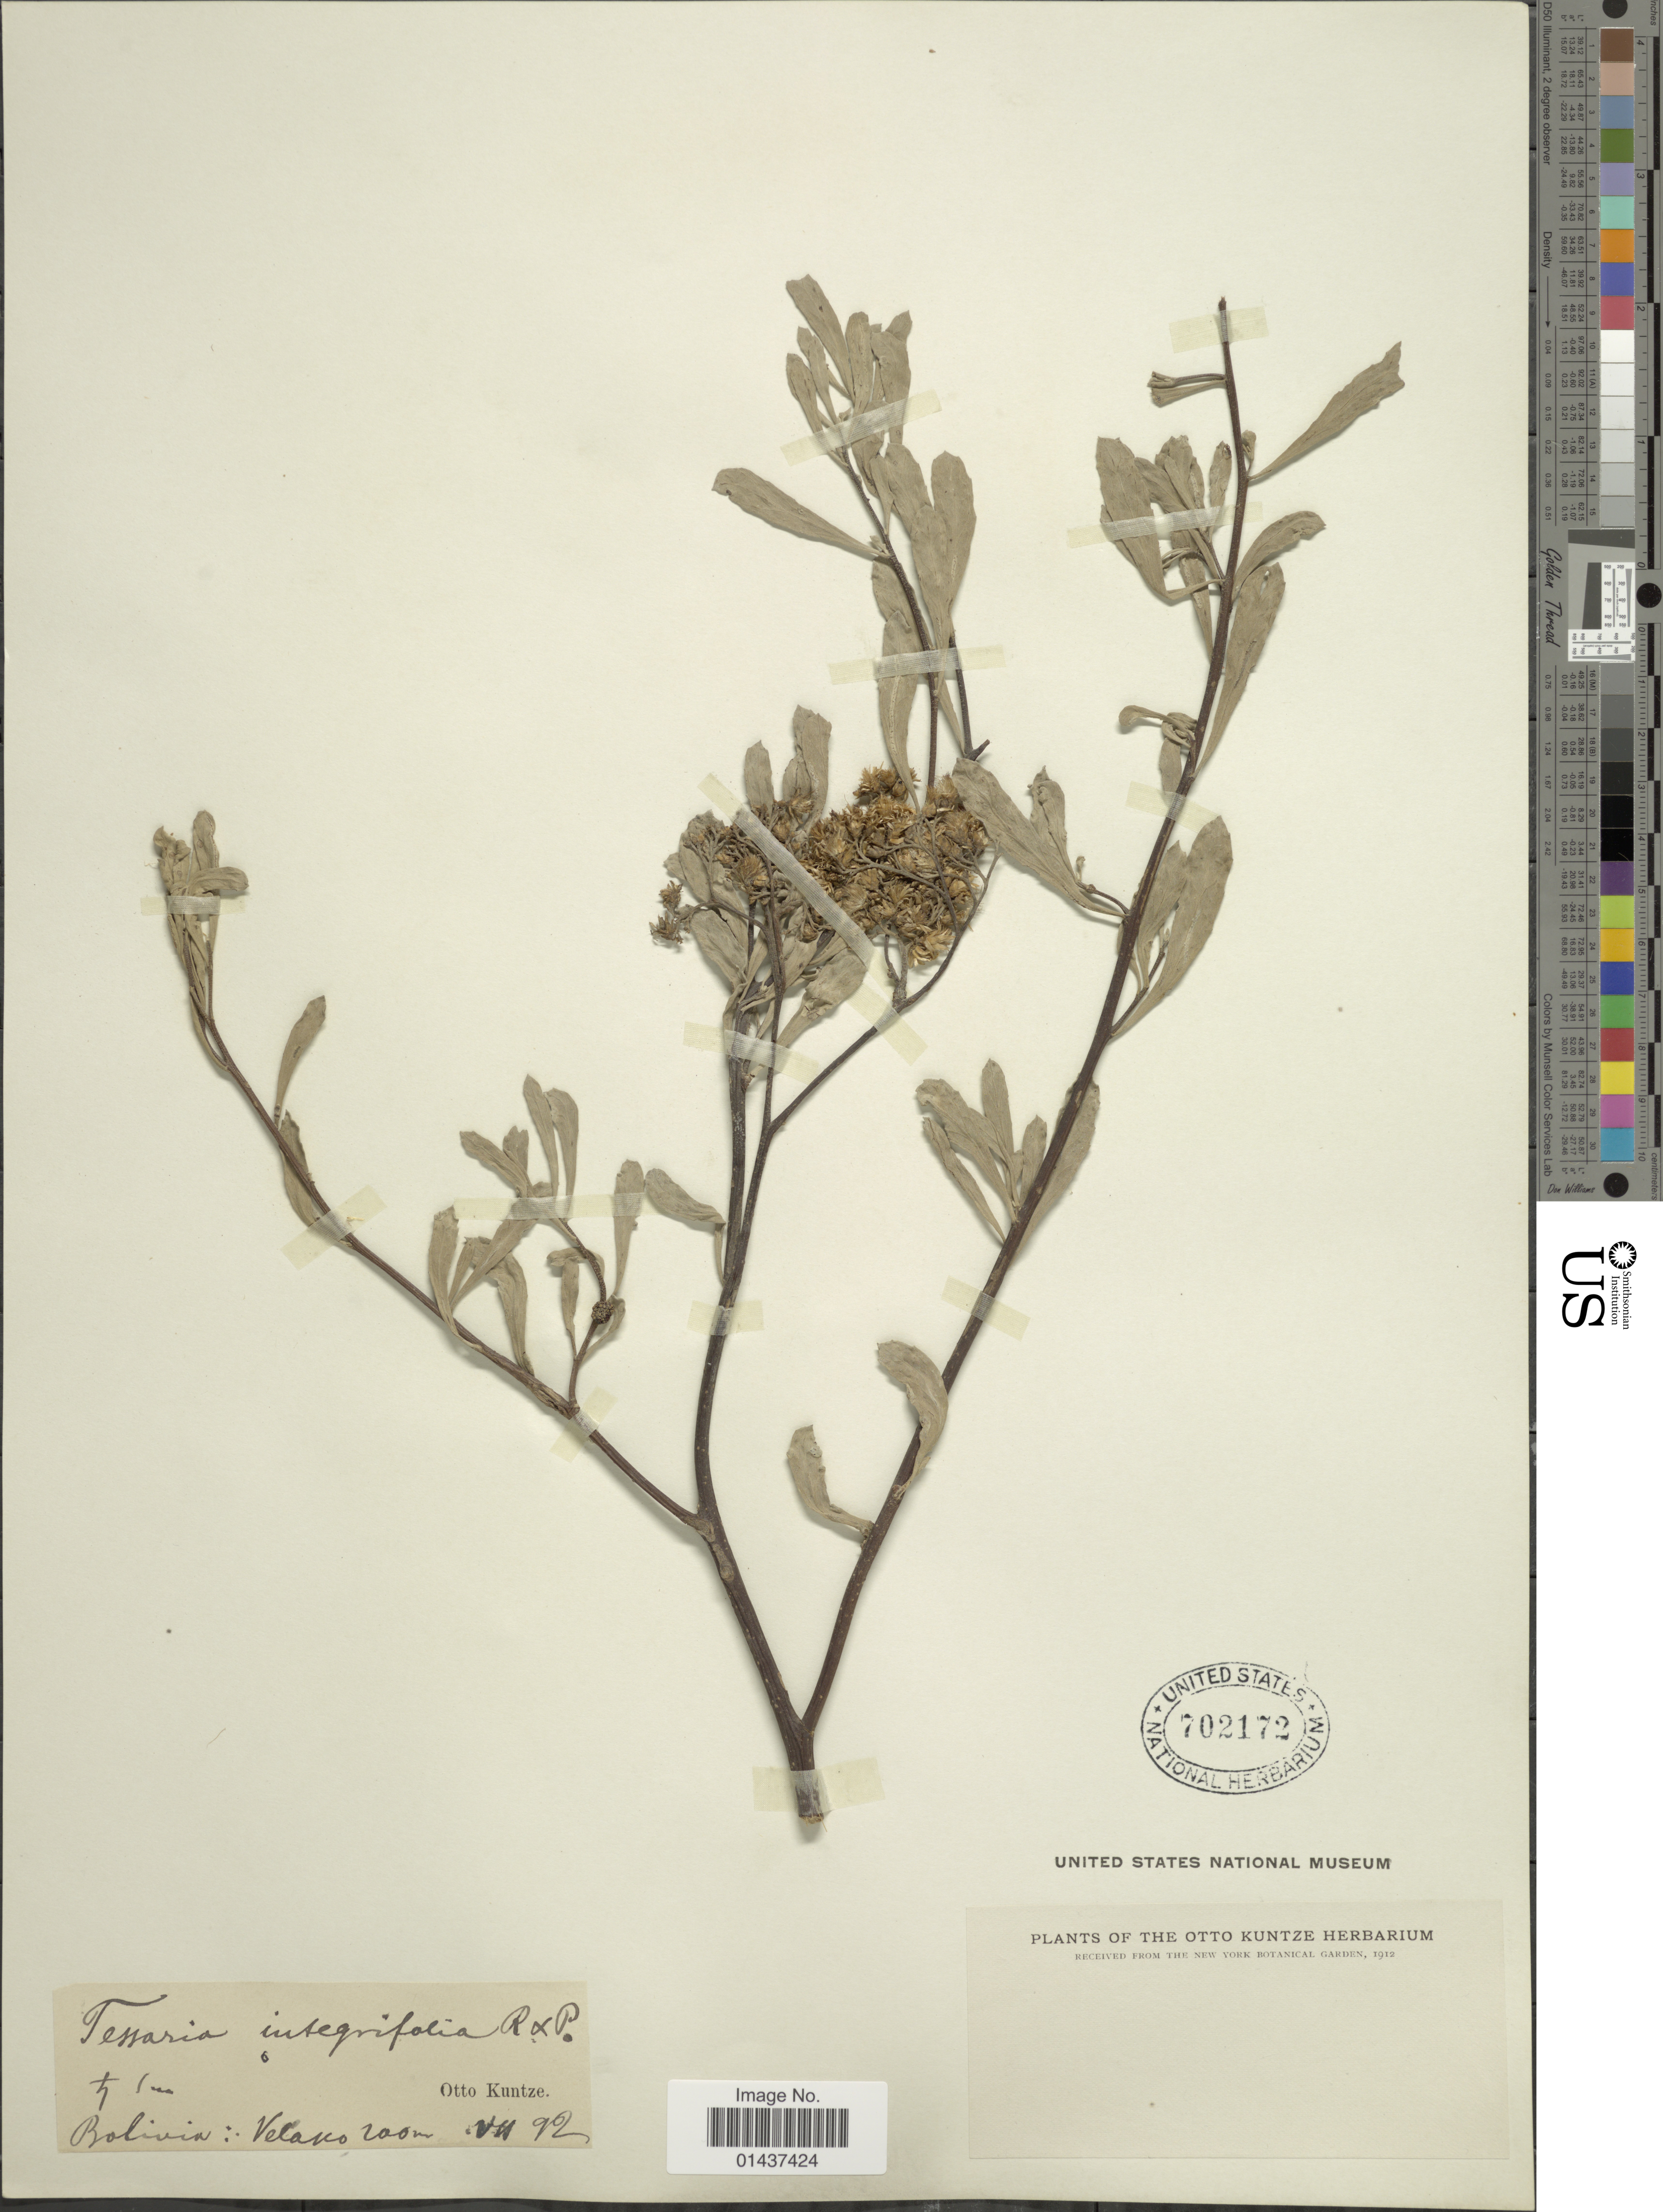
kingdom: Plantae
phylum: Tracheophyta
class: Magnoliopsida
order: Asterales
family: Asteraceae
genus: Tessaria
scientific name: Tessaria integrifolia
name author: Ruiz & Pav.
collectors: C.E.O. Kuntze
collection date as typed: Transcribed d/m/y: /7/92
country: Bolivia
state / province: Santa Cruz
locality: Velasco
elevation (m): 200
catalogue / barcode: US 702172